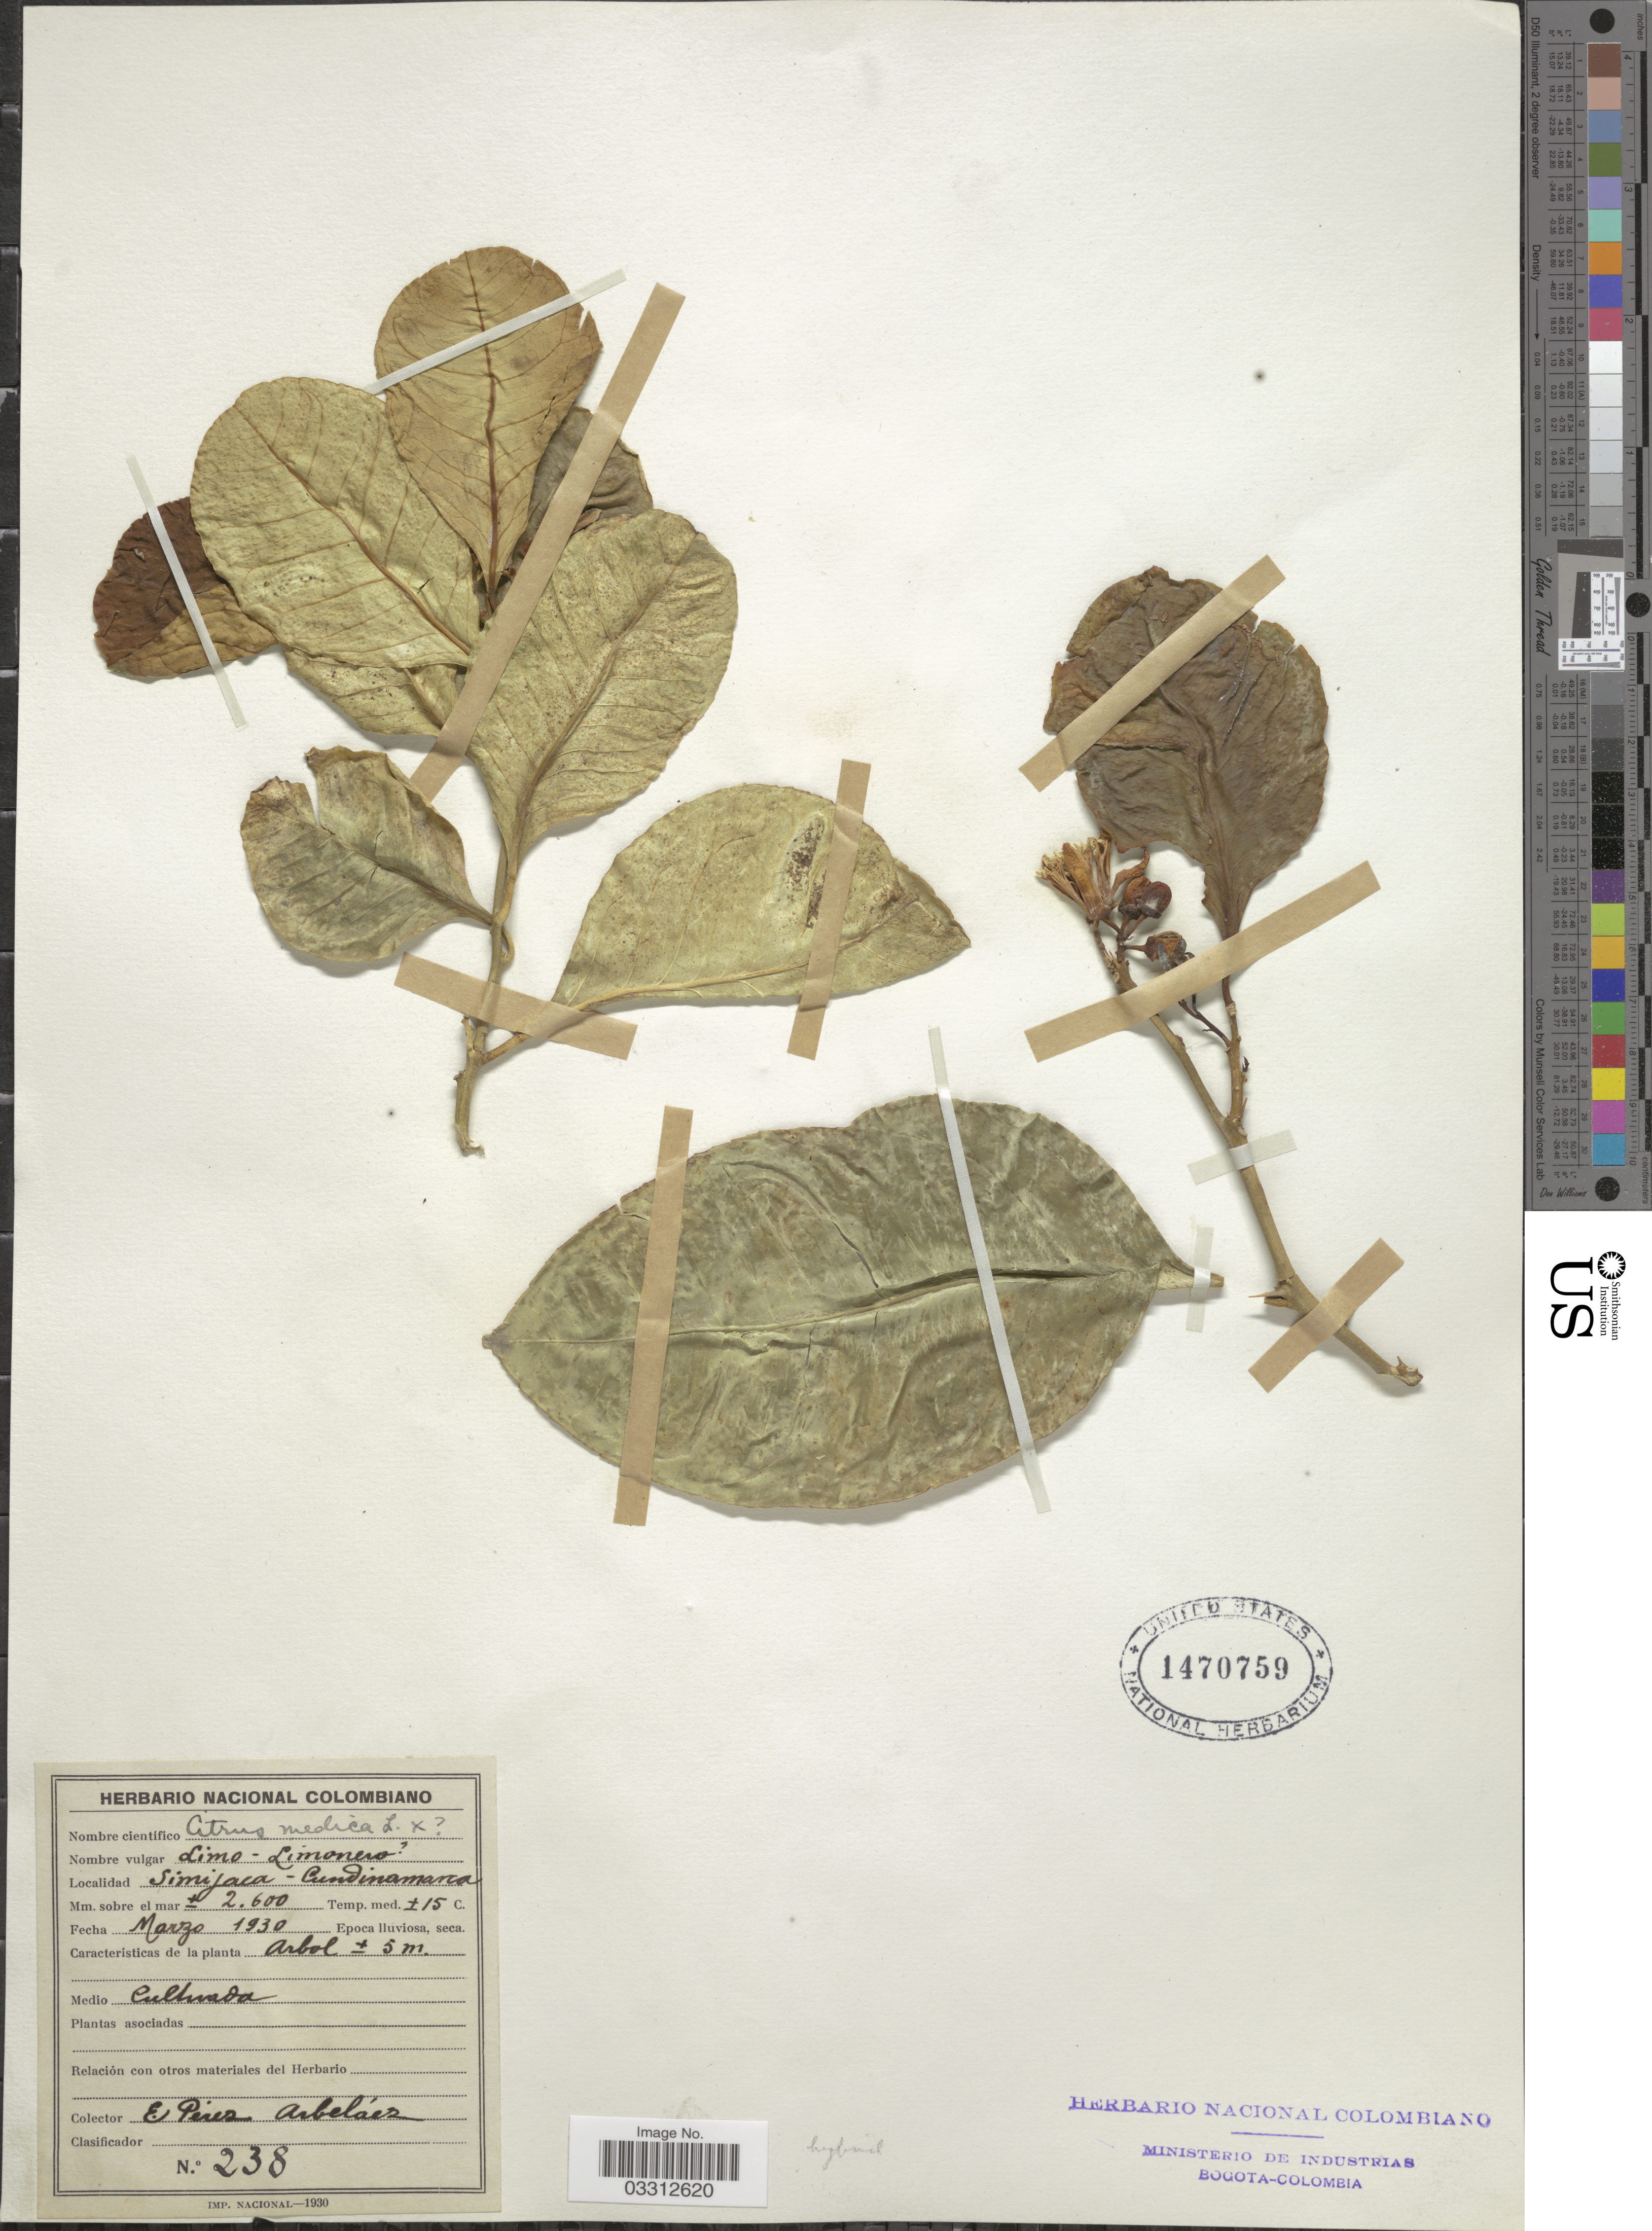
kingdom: Plantae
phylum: Tracheophyta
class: Magnoliopsida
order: Sapindales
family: Rutaceae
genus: Citrus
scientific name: Citrus medica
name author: L.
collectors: E. Pérez Arbeláez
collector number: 238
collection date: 1930-03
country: Colombia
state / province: Cundinamarca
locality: Simijaca.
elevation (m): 2600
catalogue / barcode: US 1470759